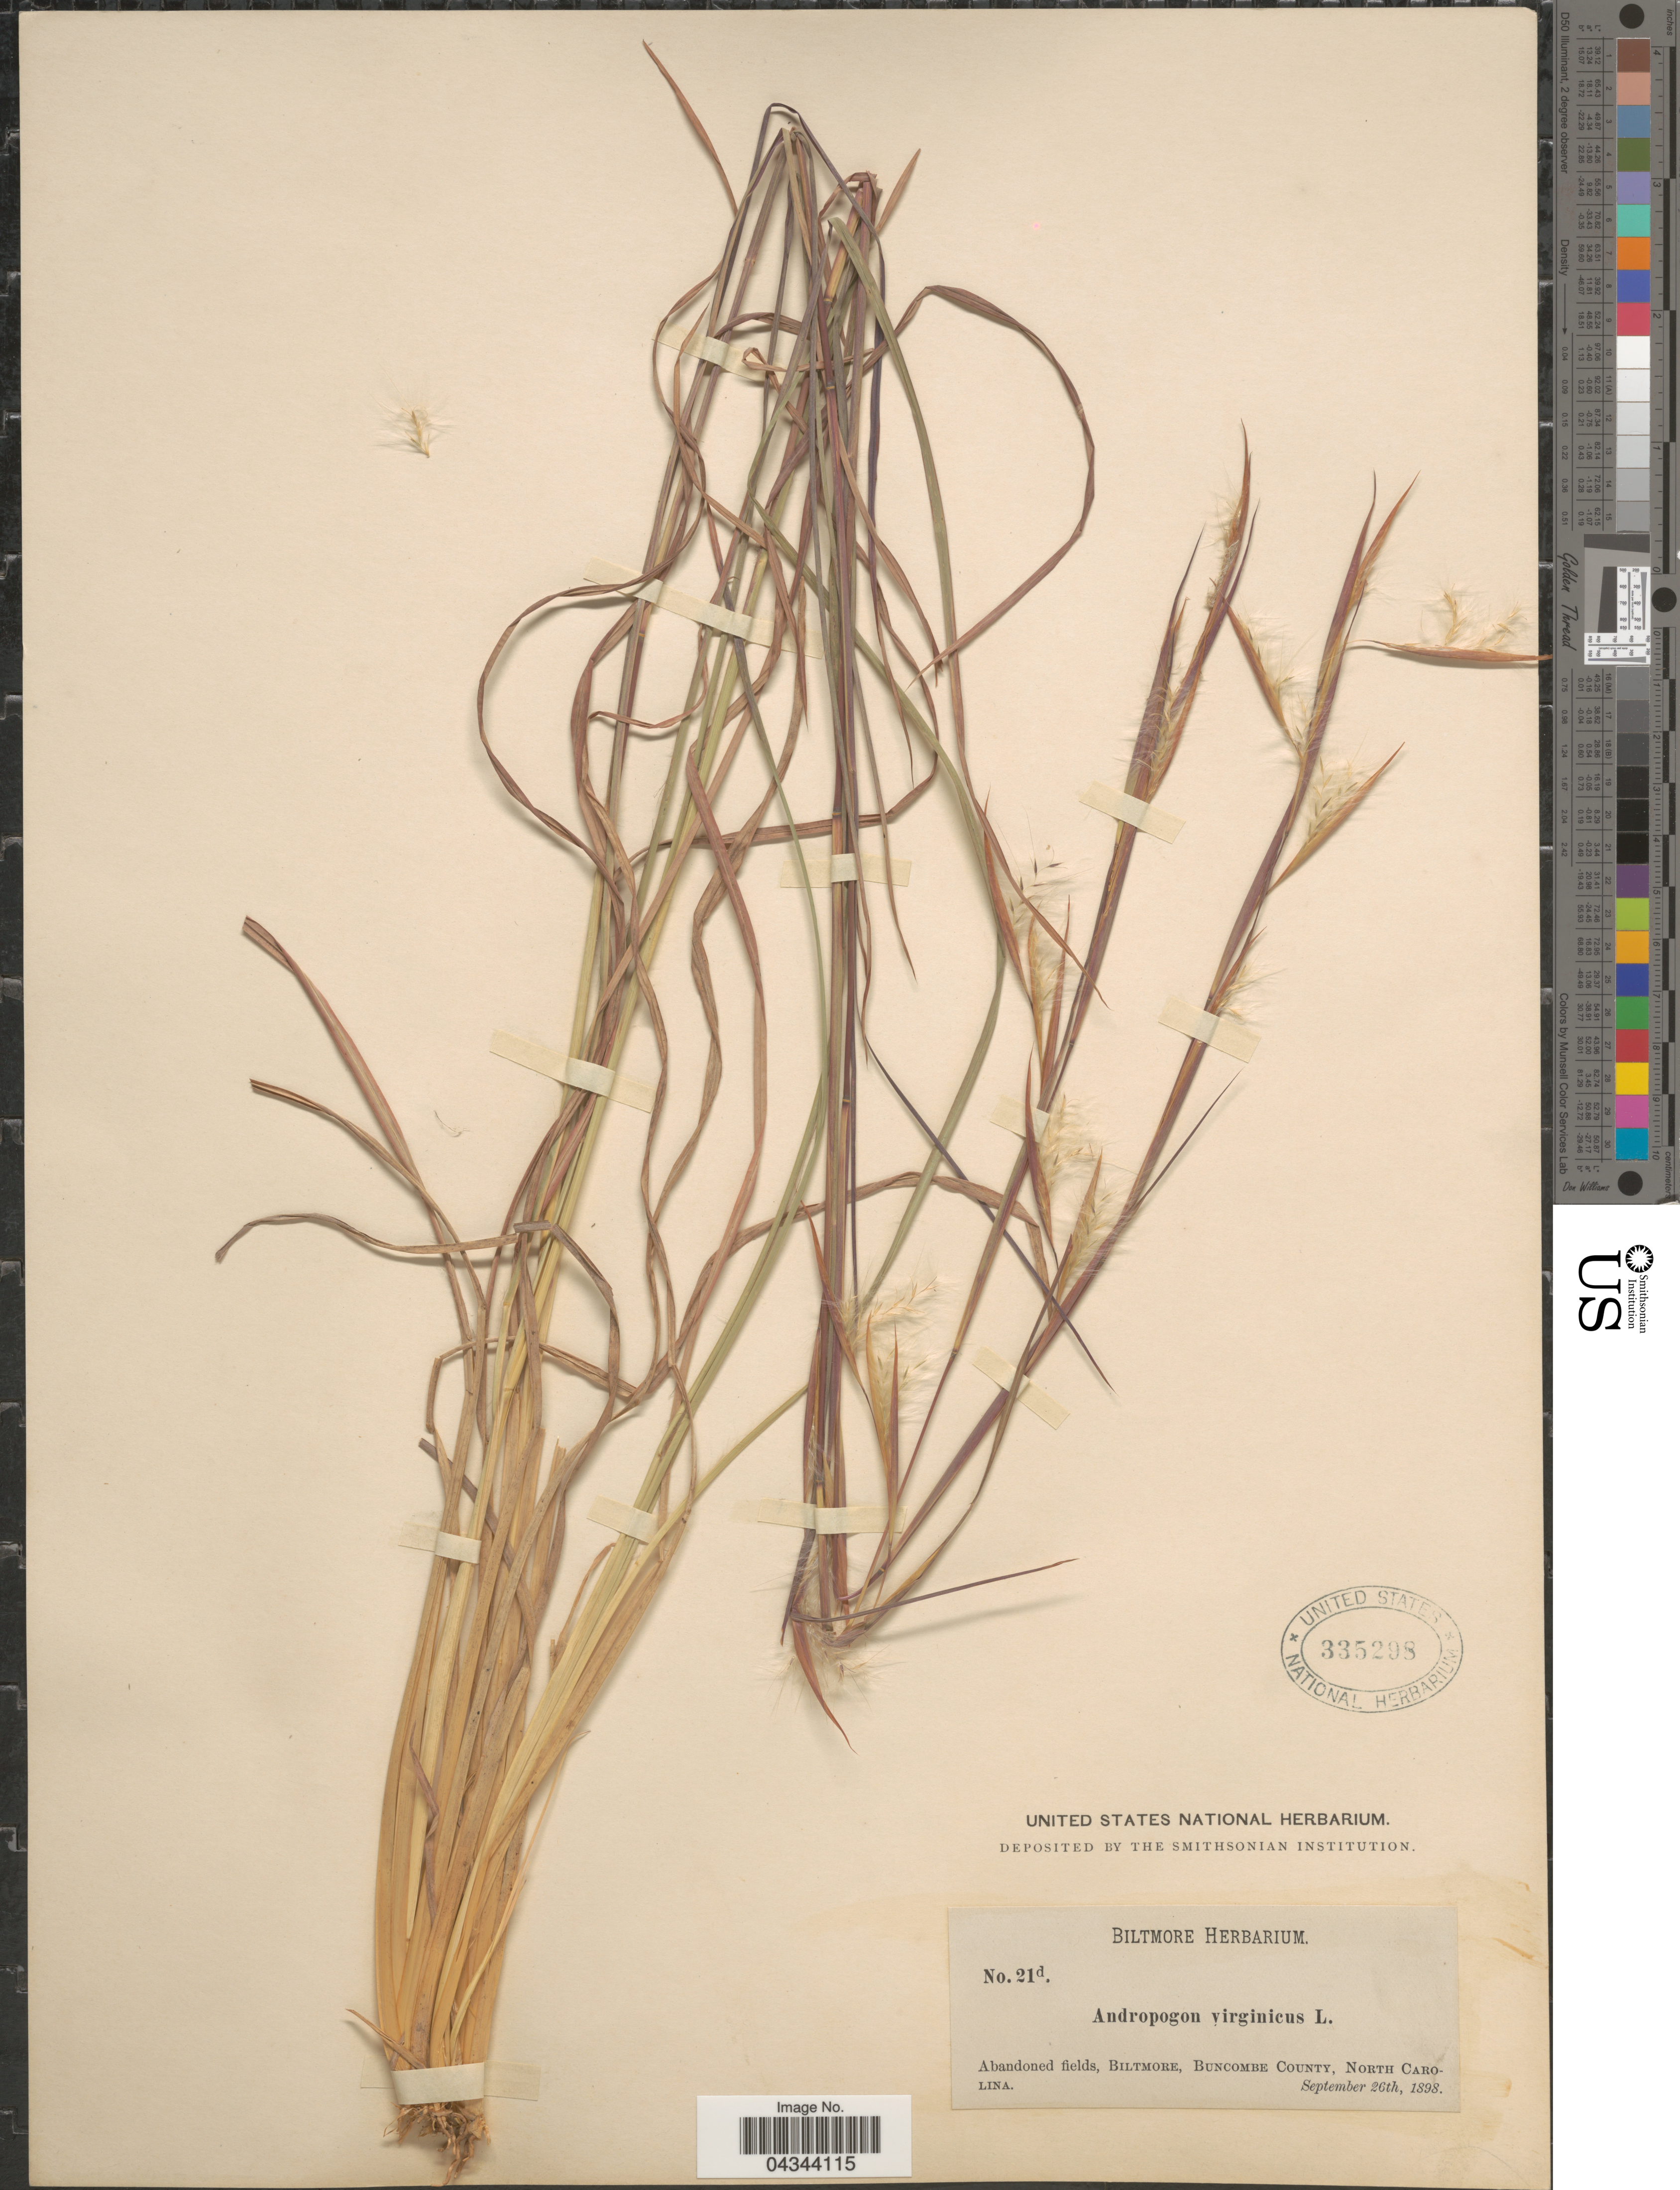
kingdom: Plantae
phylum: Tracheophyta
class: Liliopsida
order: Poales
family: Poaceae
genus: Andropogon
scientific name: Andropogon virginicus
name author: L.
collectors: ex herb. Biltmore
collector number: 21d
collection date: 1898-09-26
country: United States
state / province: North Carolina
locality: Biltmore, Buncombe County.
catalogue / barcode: US 335298